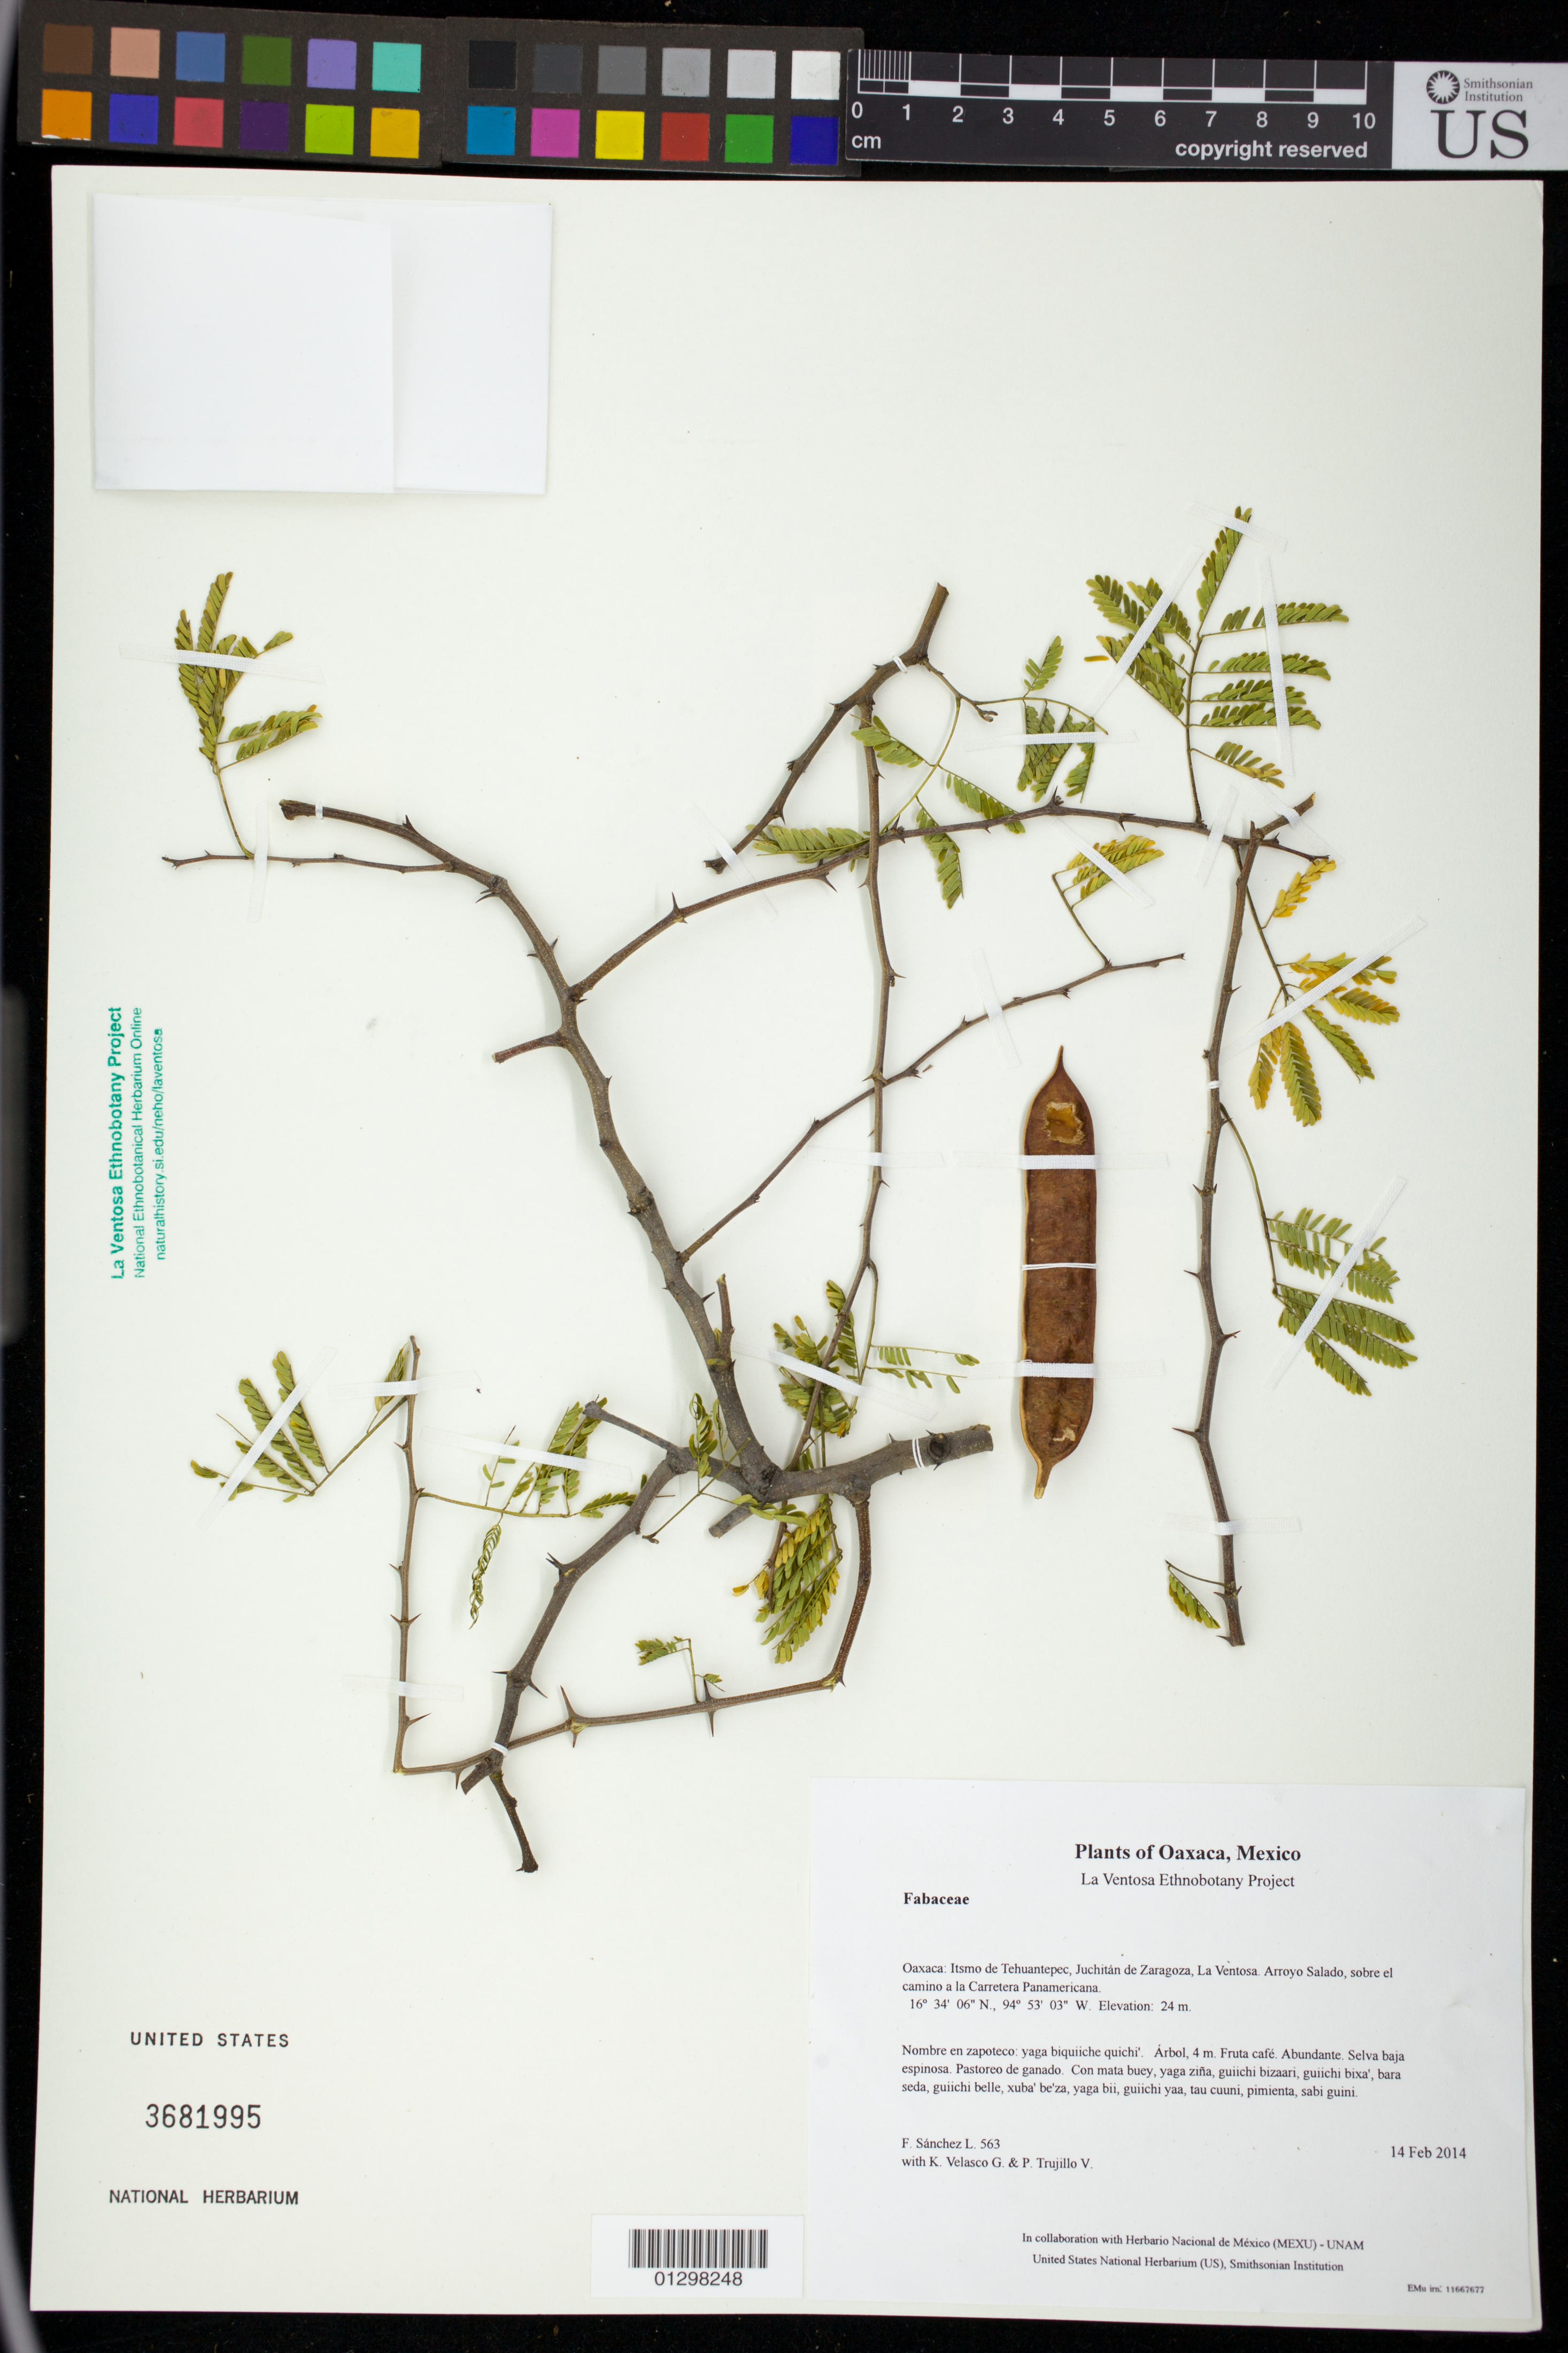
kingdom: Plantae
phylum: Tracheophyta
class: Magnoliopsida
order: Fabales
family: Fabaceae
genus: Havardia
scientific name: Havardia pallens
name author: (Benth.) Britton & Rose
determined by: Rico, L.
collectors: F. Sánchez L., K. Velasco G. & P. Trujillo V.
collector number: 563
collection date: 2014-02-14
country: Mexico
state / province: Oaxaca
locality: Itsmo de Tehuantepec, Juchitán de Zaragoza, La Ventosa. Arroyo Salado, sobre el camino a la Carretera Panamericana.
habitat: Selva baja espinosa. Pastoreo de ganado.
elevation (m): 24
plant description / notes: MEXU, US; Yaga. 4 m. Cuaananaxhi namuu. Stale.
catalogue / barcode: US 3681995